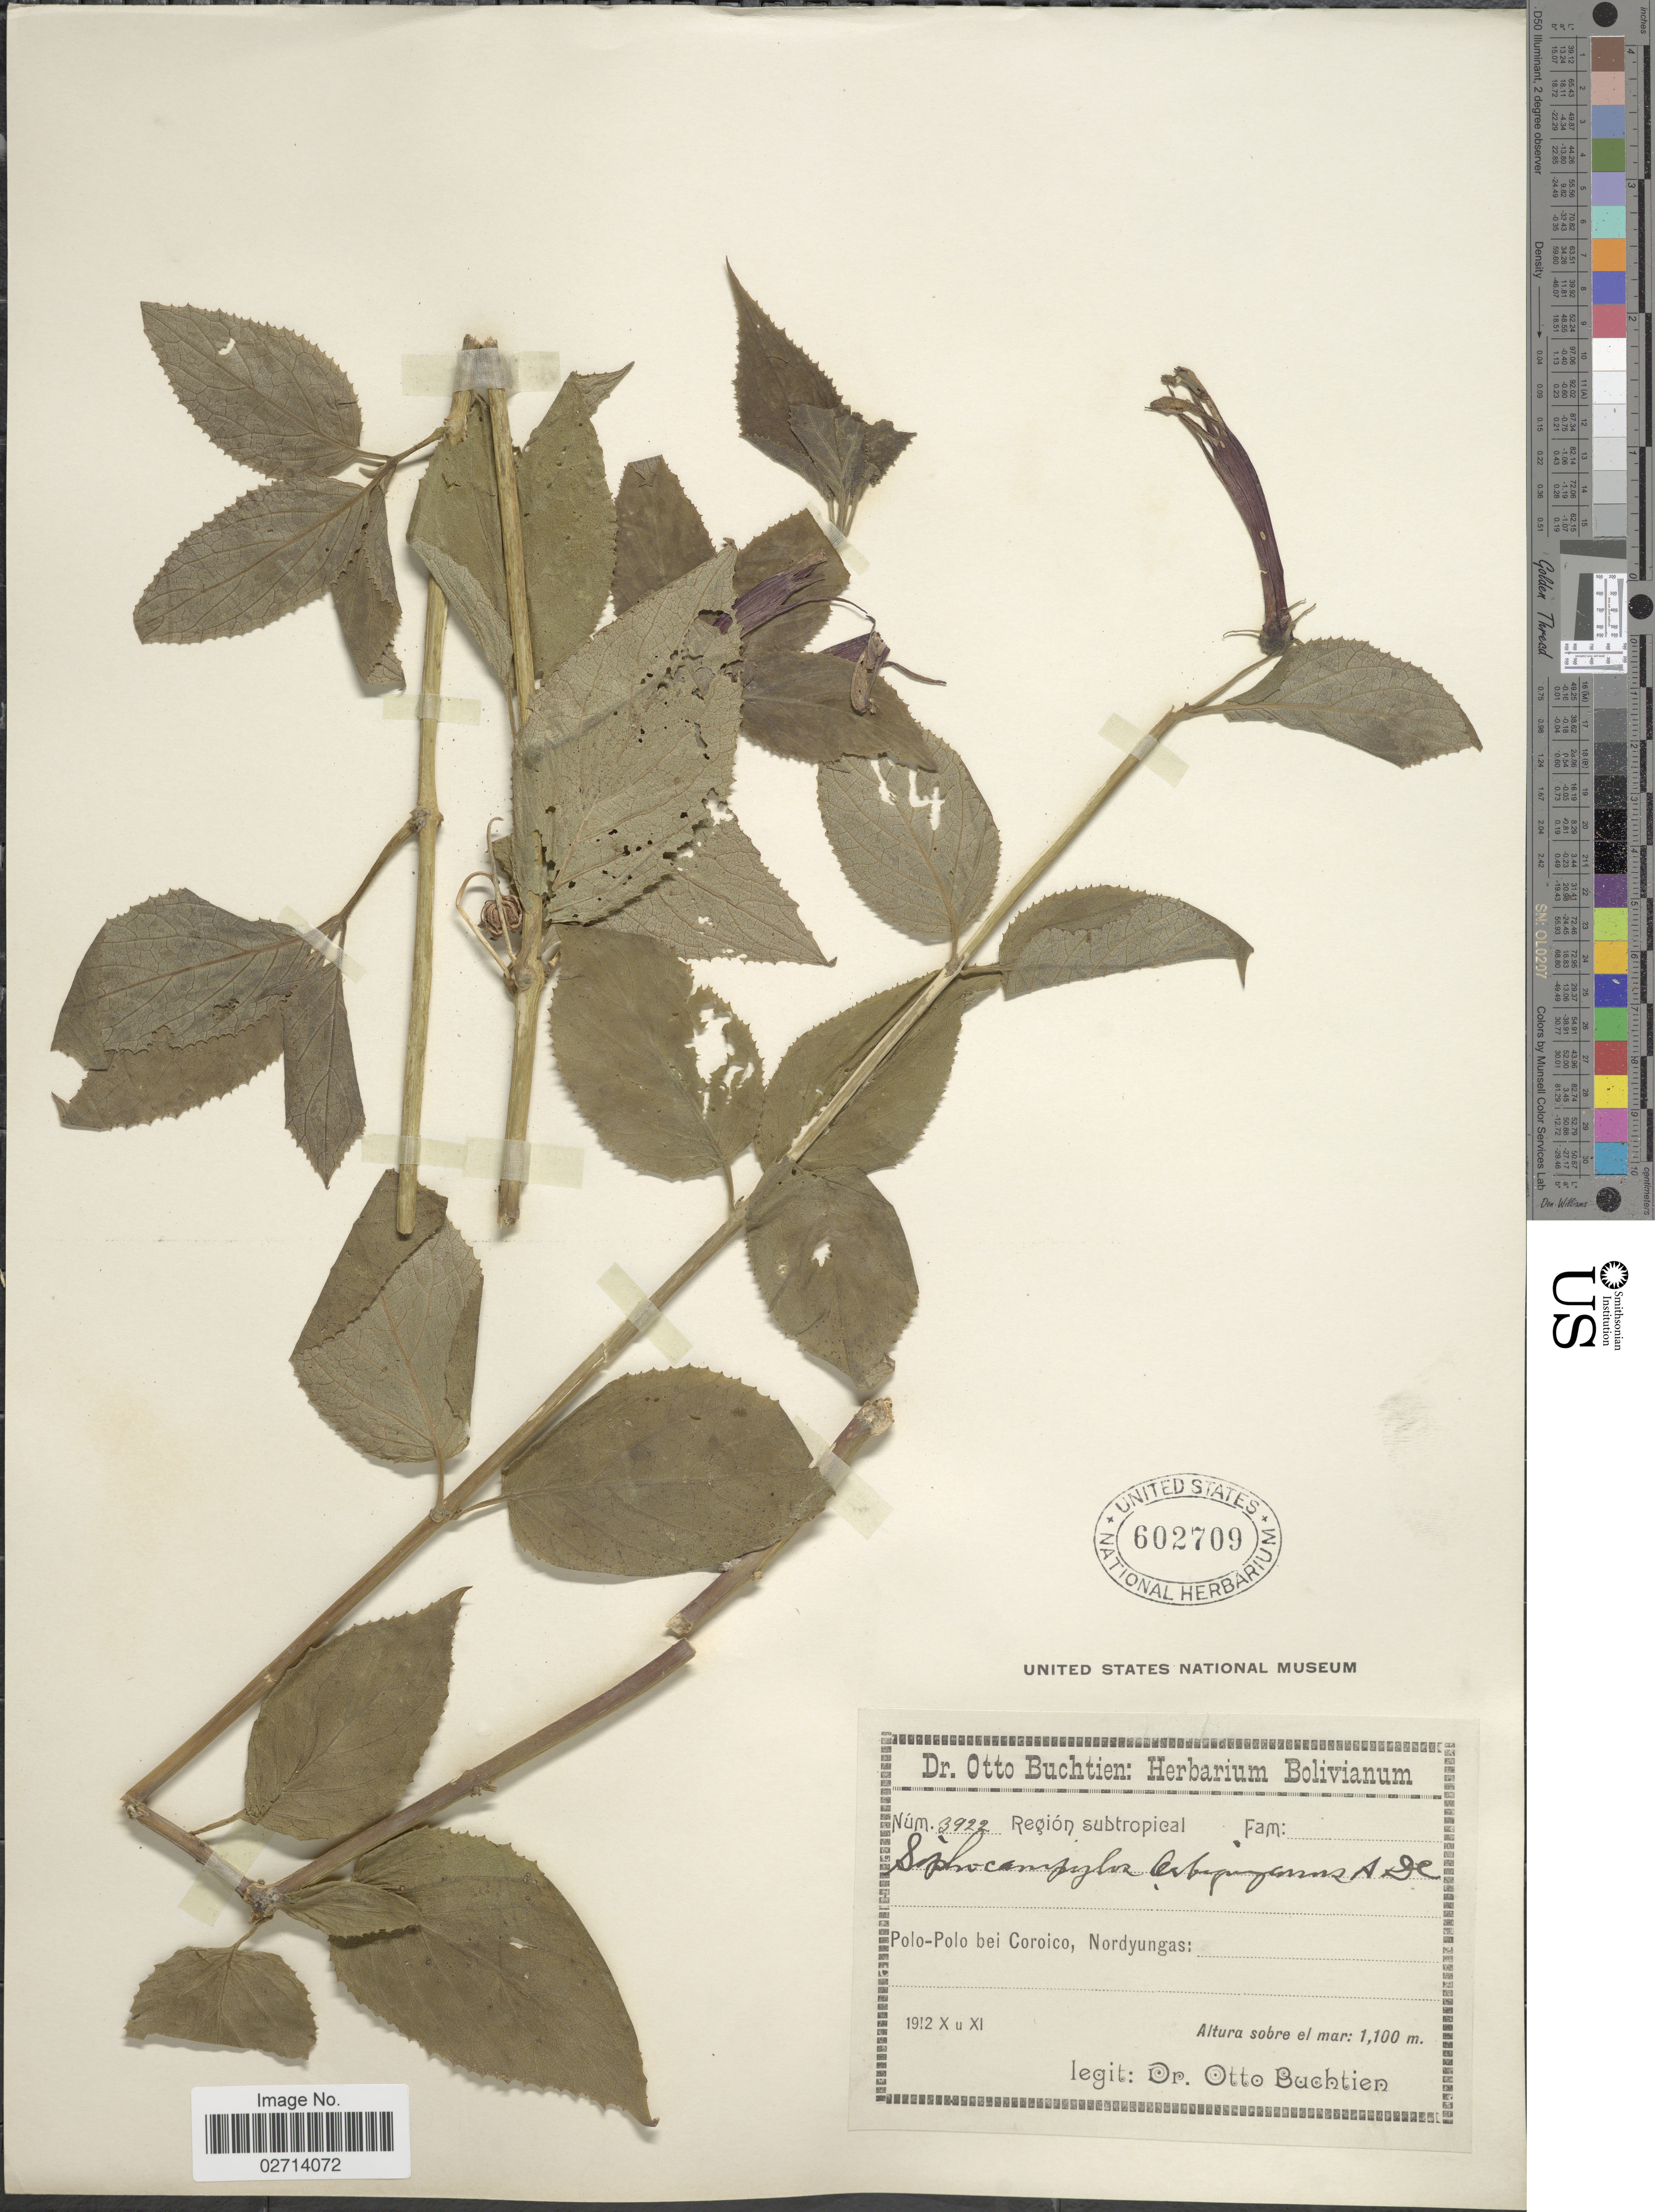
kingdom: Plantae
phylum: Tracheophyta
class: Magnoliopsida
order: Asterales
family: Campanulaceae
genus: Siphocampylus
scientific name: Siphocampylus orbignianus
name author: A. DC.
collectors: O. Buchtien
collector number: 3922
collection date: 1912-10/1912-11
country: Bolivia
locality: Región subtropical. Polo-Polo bei Coroico, Nordyungas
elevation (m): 1100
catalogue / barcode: US 602709